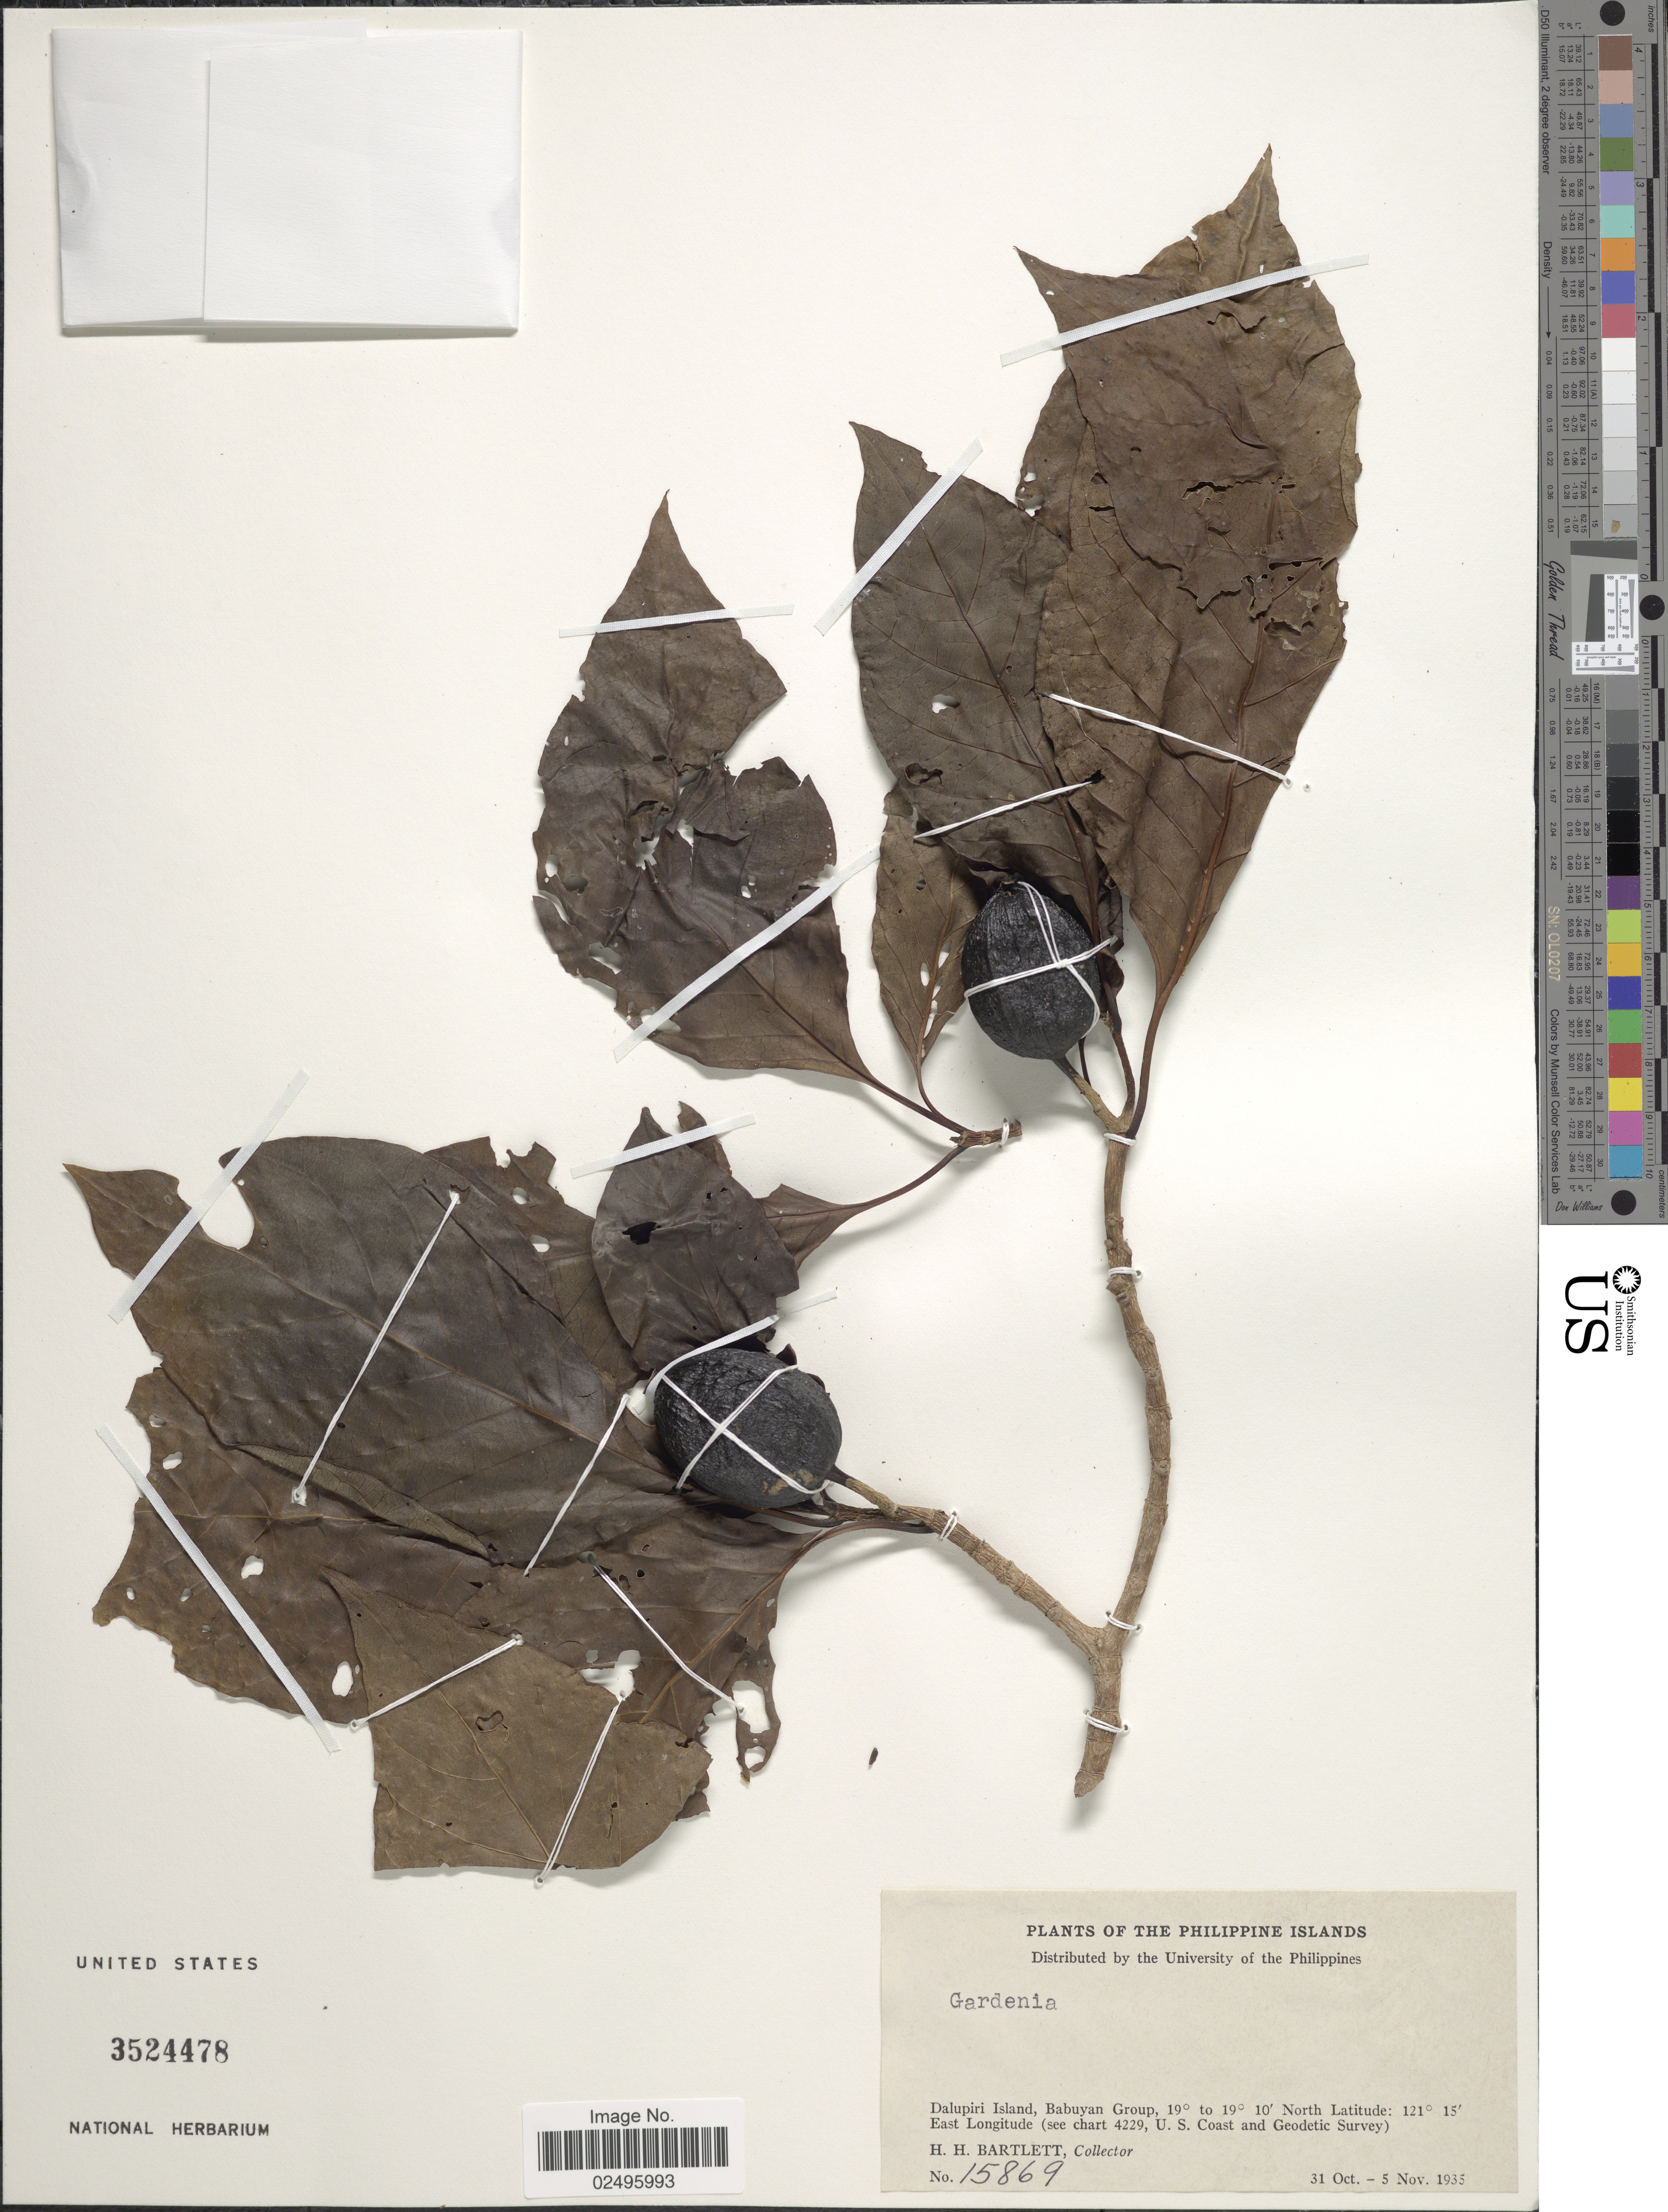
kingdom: Plantae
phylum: Tracheophyta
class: Magnoliopsida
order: Gentianales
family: Rubiaceae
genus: Rothmannia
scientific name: Rothmannia negrosensis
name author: (Merr.) J.T. Pereira & Ridsdale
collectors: H. H. Bartlett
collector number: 15869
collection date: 1935-10-31/1935-11-05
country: Philippines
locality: The Philippine Islands, Dalupiri Islan, Babuyan Group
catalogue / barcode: US 3524478